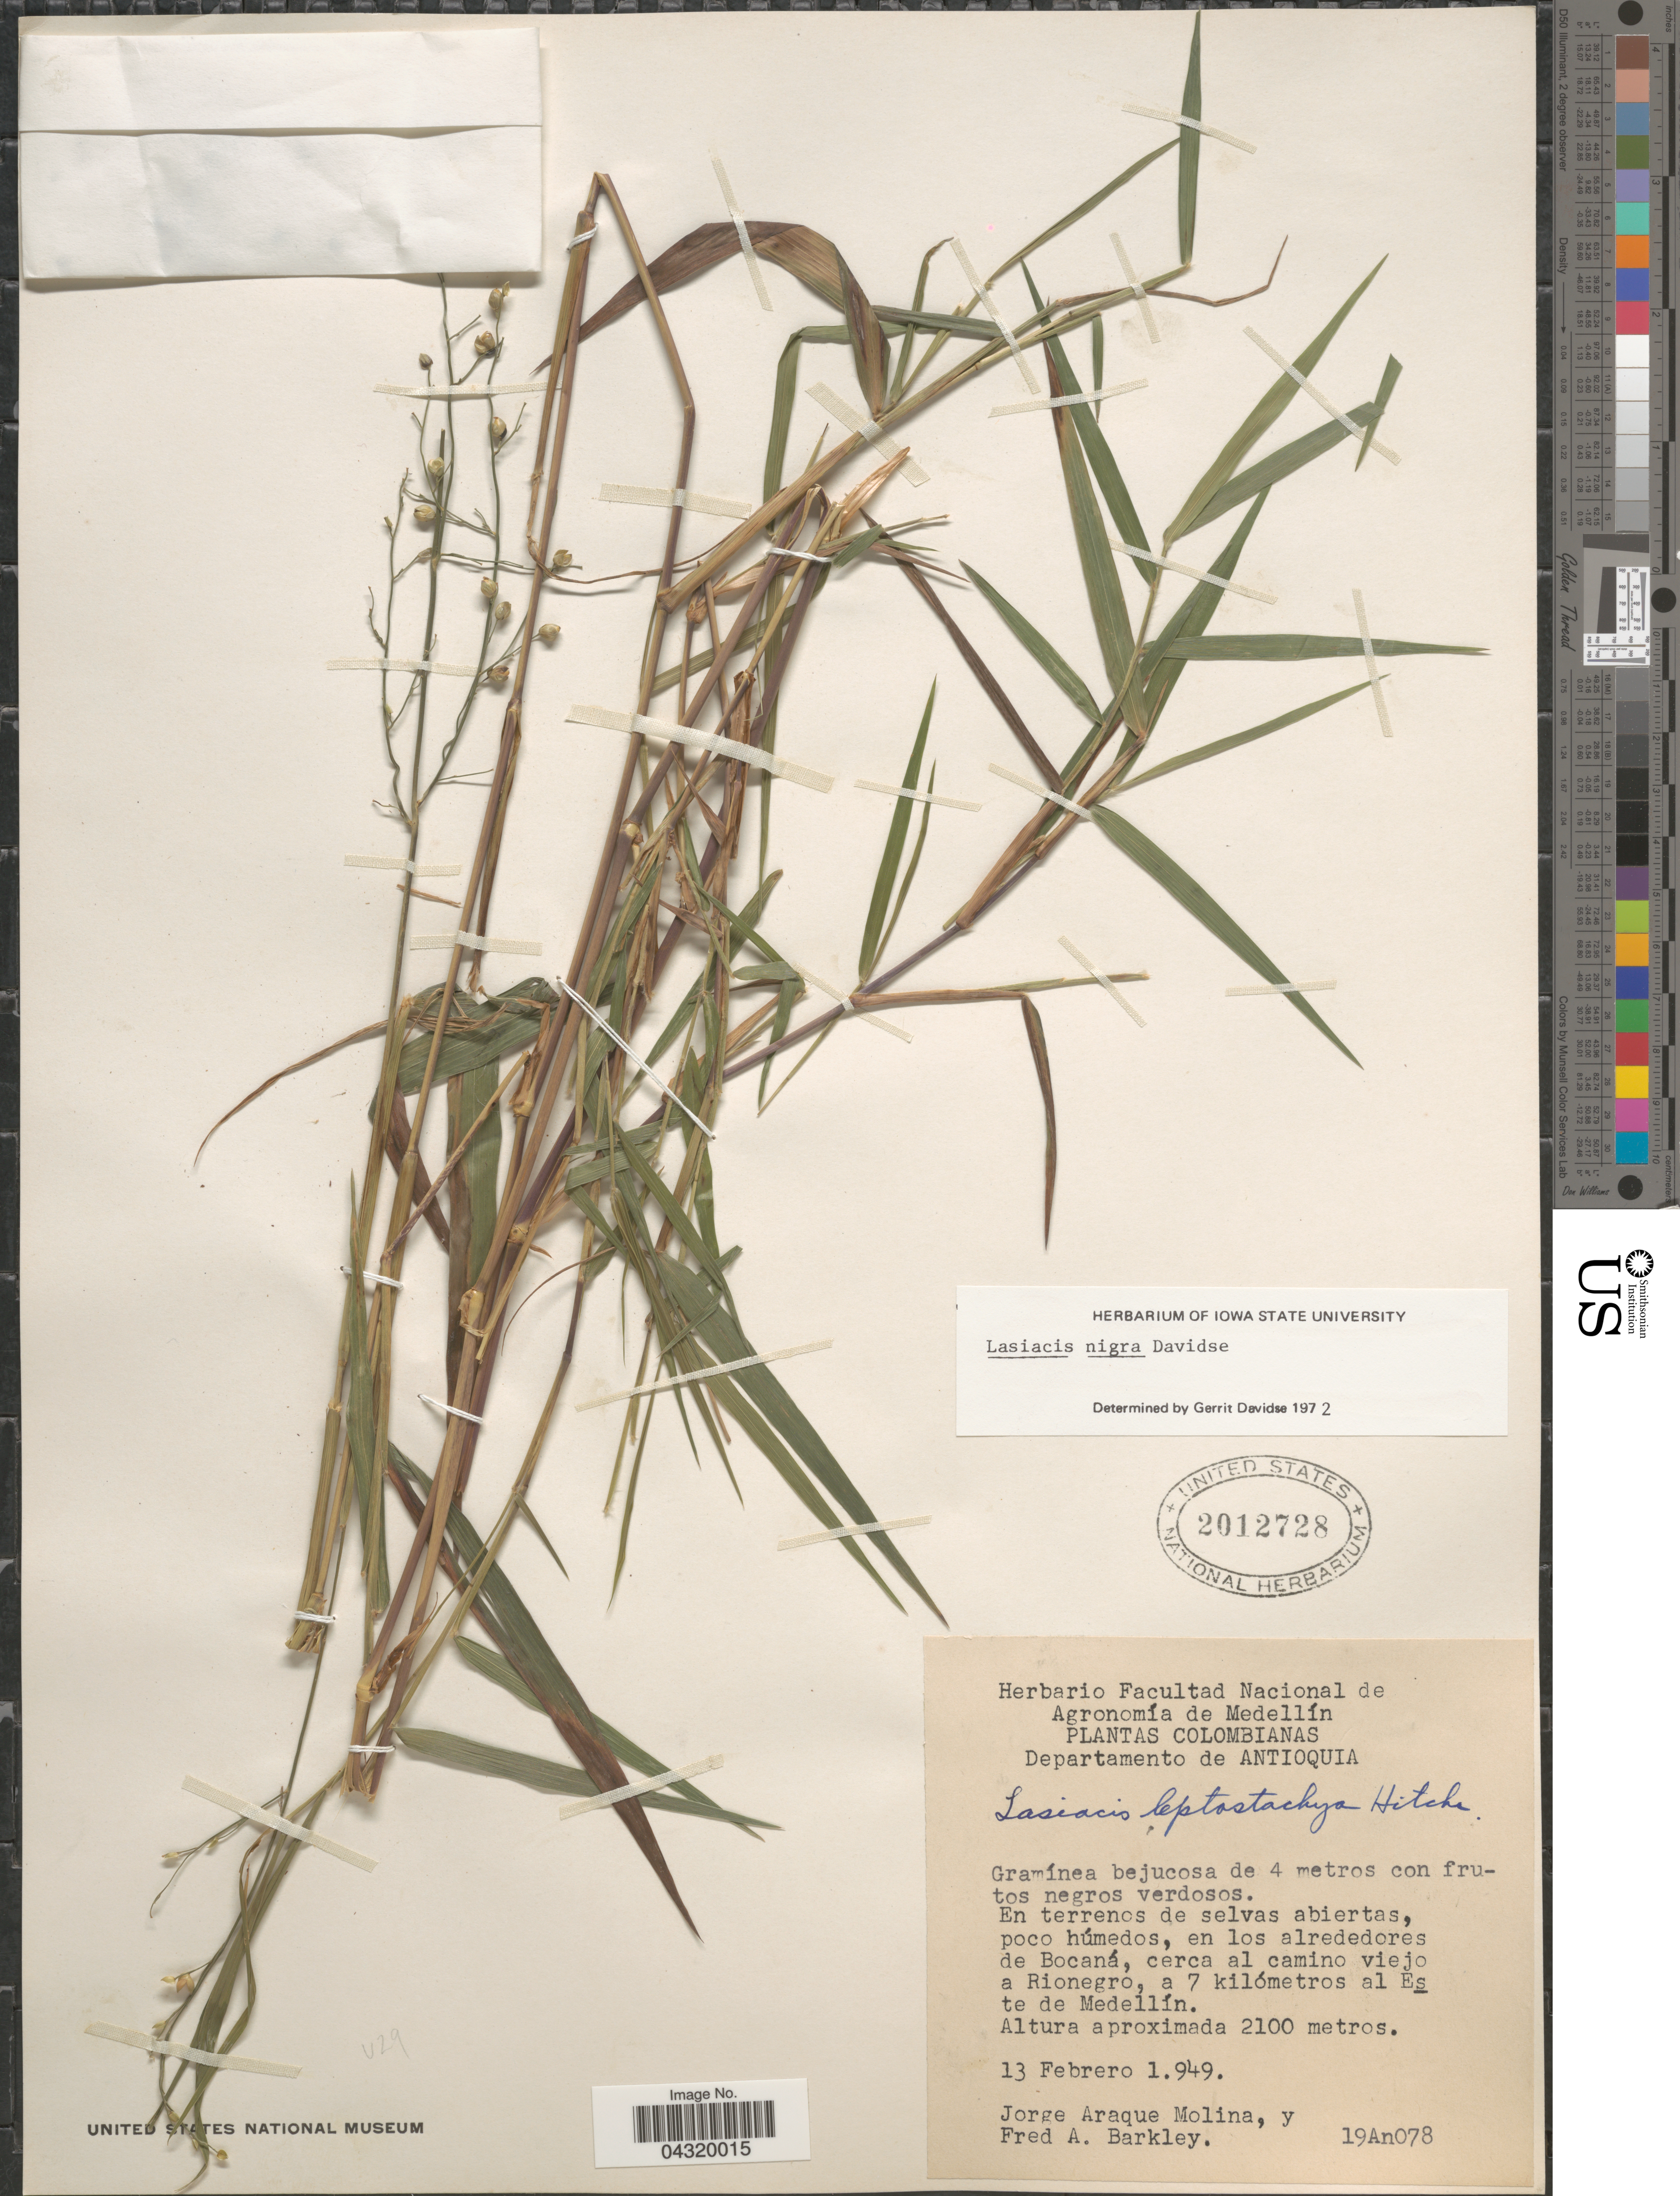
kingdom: Plantae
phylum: Tracheophyta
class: Liliopsida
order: Poales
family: Poaceae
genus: Lasiacis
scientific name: Lasiacis nigra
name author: Davidse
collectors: J. Araque Molina & F. A. Barkley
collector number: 19An078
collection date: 1949-02-13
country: Colombia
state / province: Antioquia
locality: Colombianas. Departamento de Antioquia. En terrenos de selvas abiertas, poco húmedos, en los alrededores de Bocaná, cerca al camino viejo a Rionegro, a 7 kilómetros al Este de Medellín.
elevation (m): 2100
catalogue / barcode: US 2012728